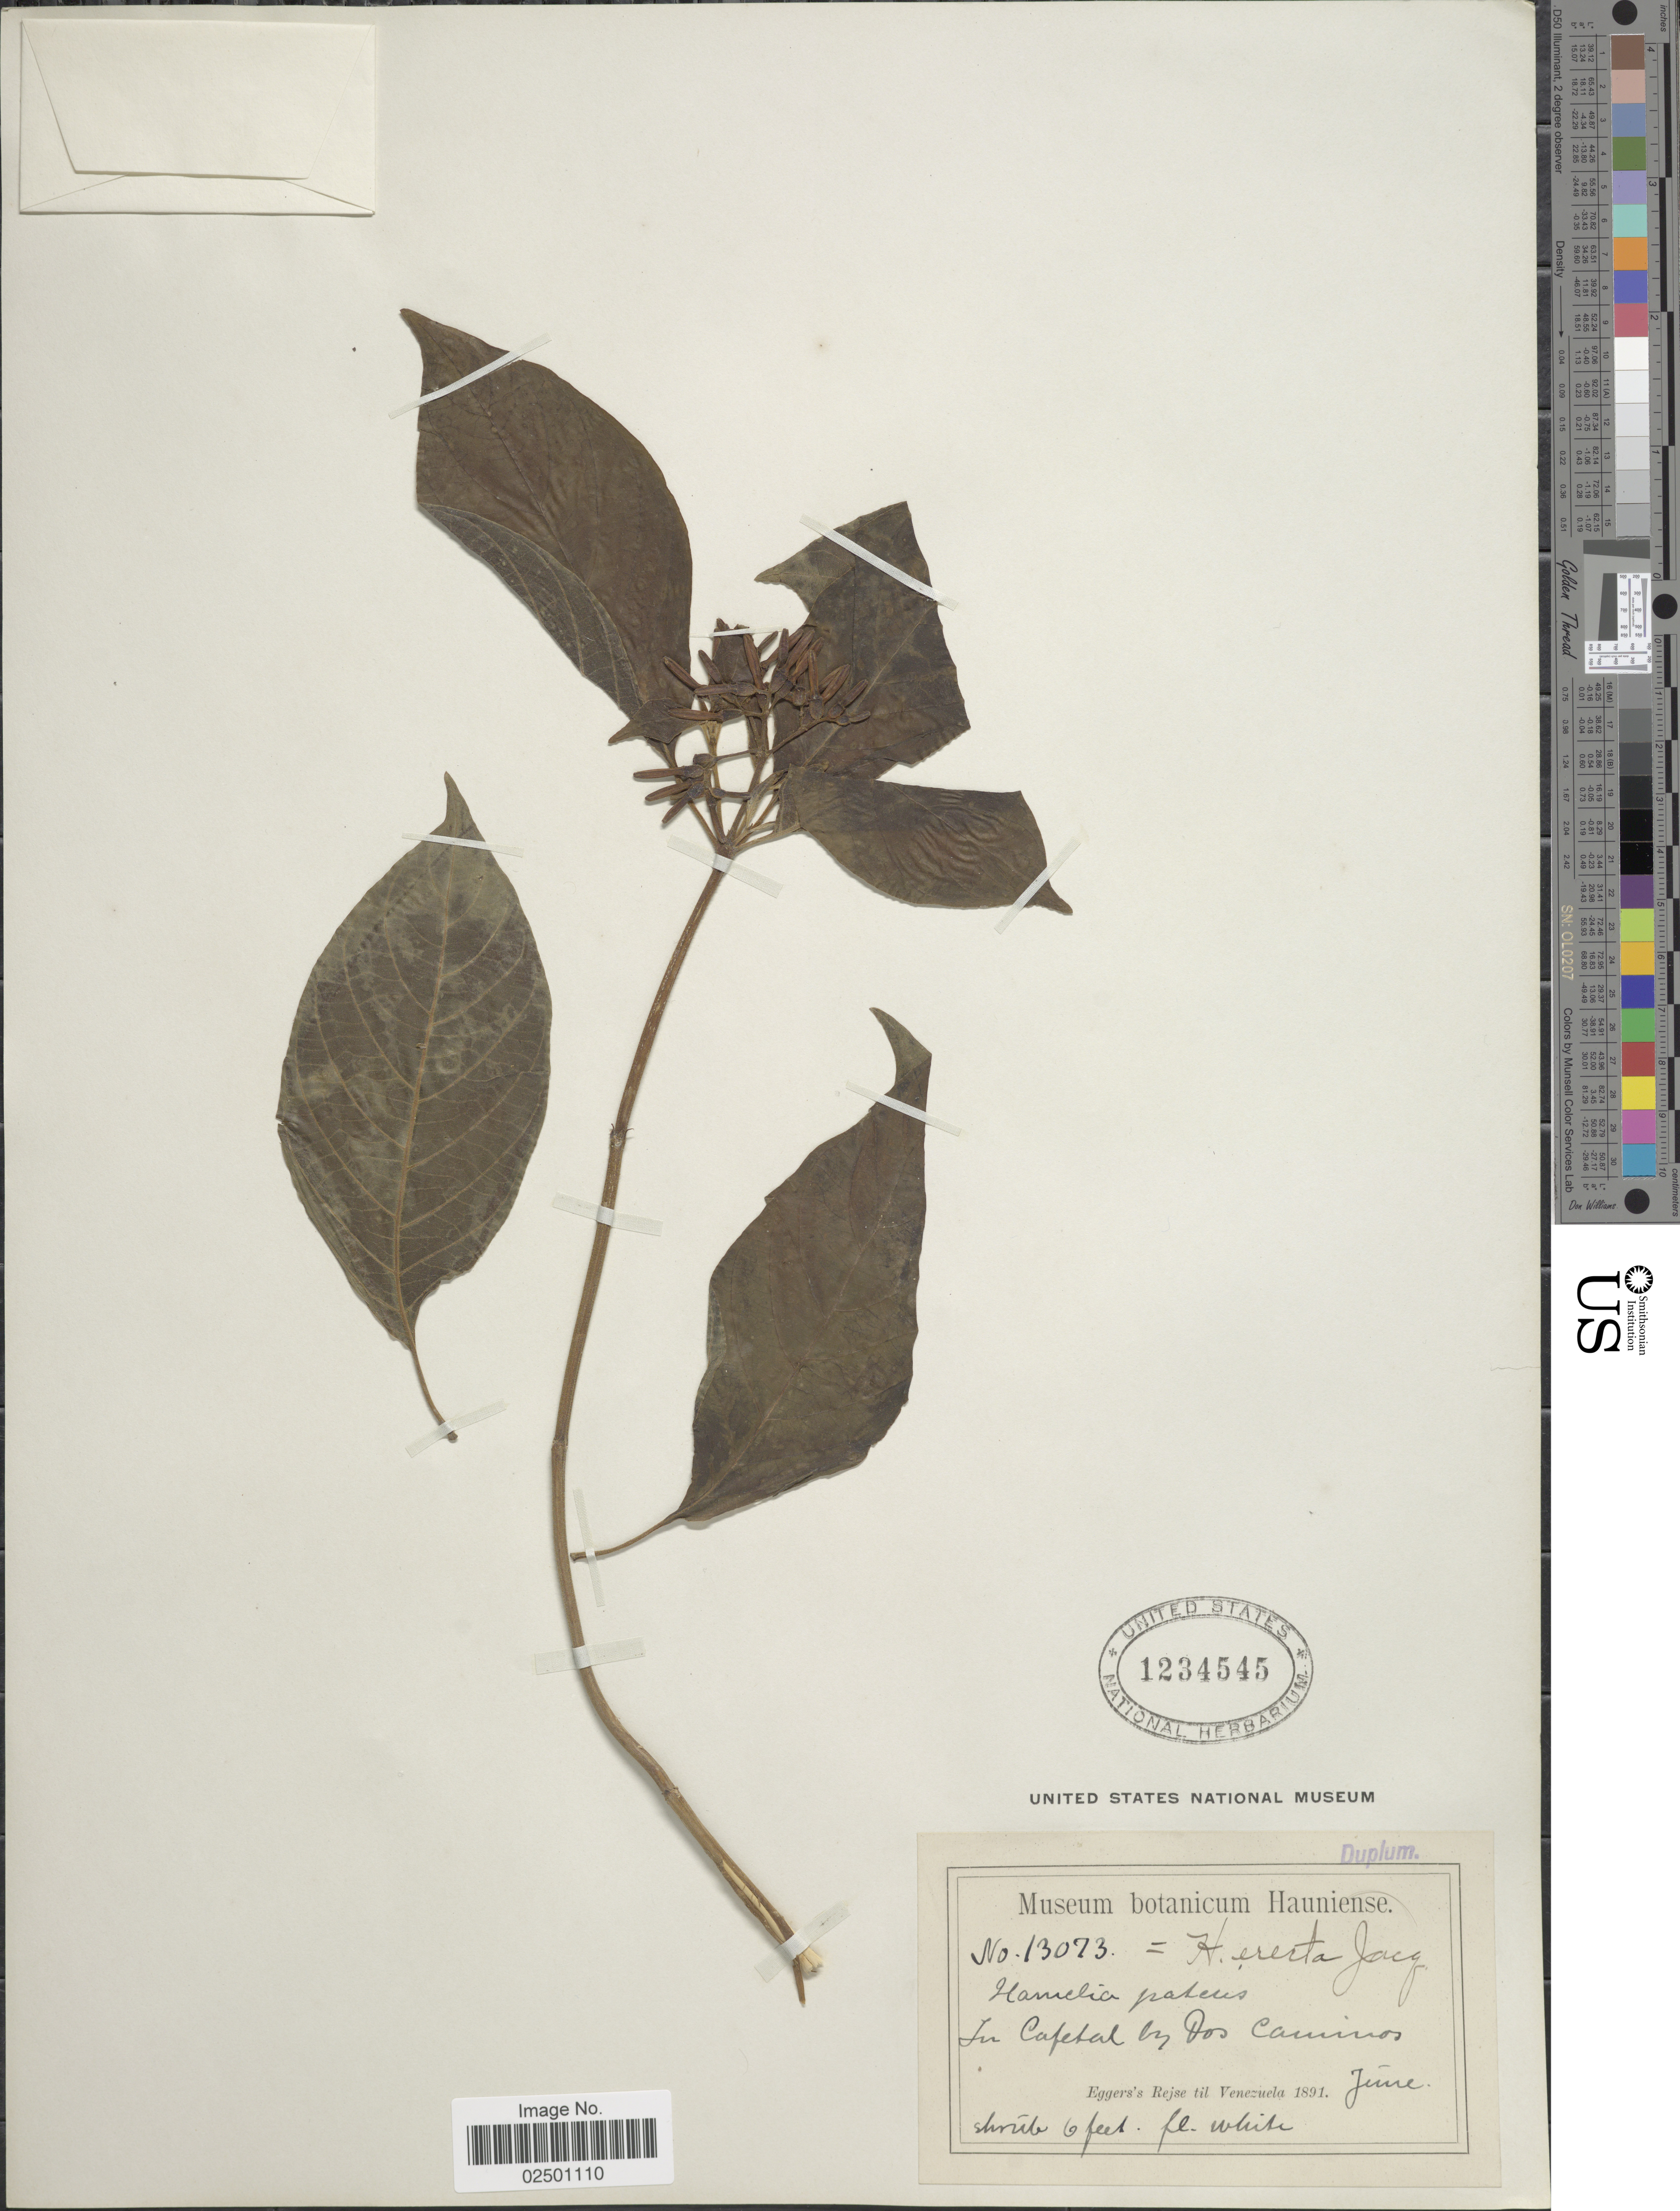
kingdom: Plantae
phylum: Tracheophyta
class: Magnoliopsida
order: Gentianales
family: Rubiaceae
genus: Hamelia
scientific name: Hamelia patens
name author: Jacq.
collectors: -. Eggers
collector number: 13073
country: Venezuela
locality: In Cafetal by Dos Caminos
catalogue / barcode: US 1234545